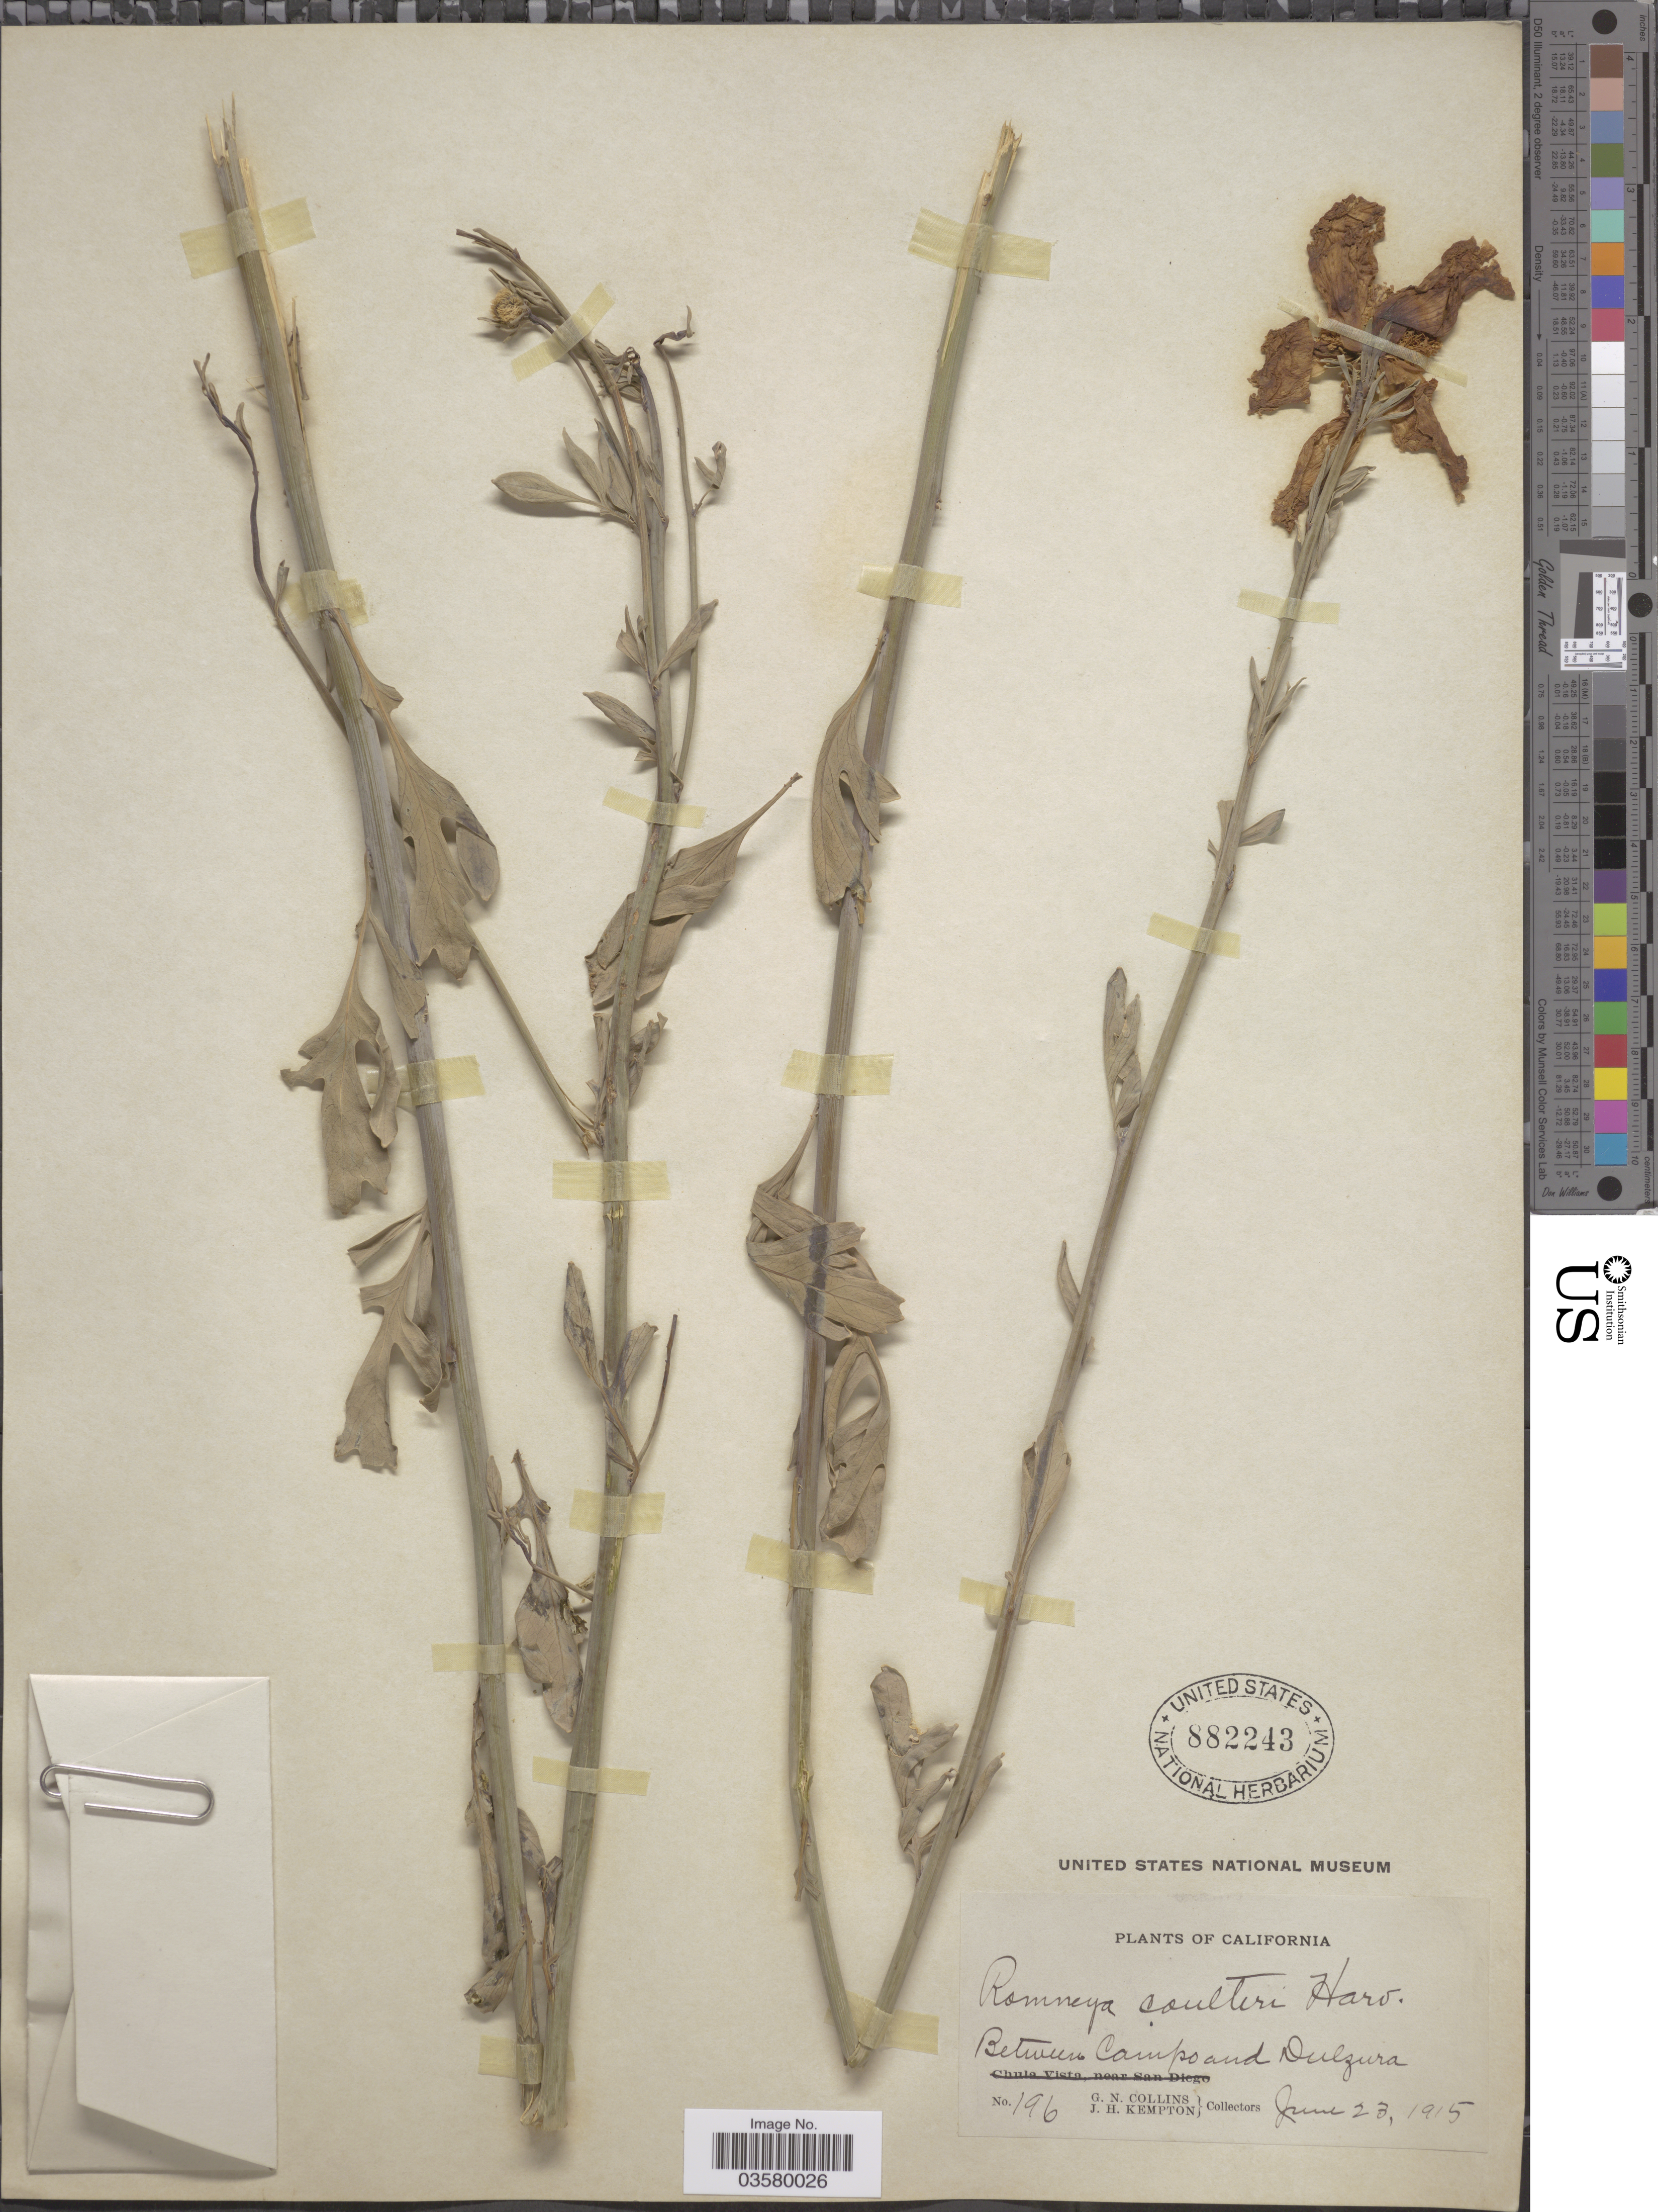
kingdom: Plantae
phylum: Tracheophyta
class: Magnoliopsida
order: Ranunculales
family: Papaveraceae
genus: Romneya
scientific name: Romneya coulteri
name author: Harv.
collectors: G. Collins & J. H. Kempton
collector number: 196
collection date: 1915-06-23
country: United States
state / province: California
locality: Between Campo and Dulzura.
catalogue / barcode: US 882243